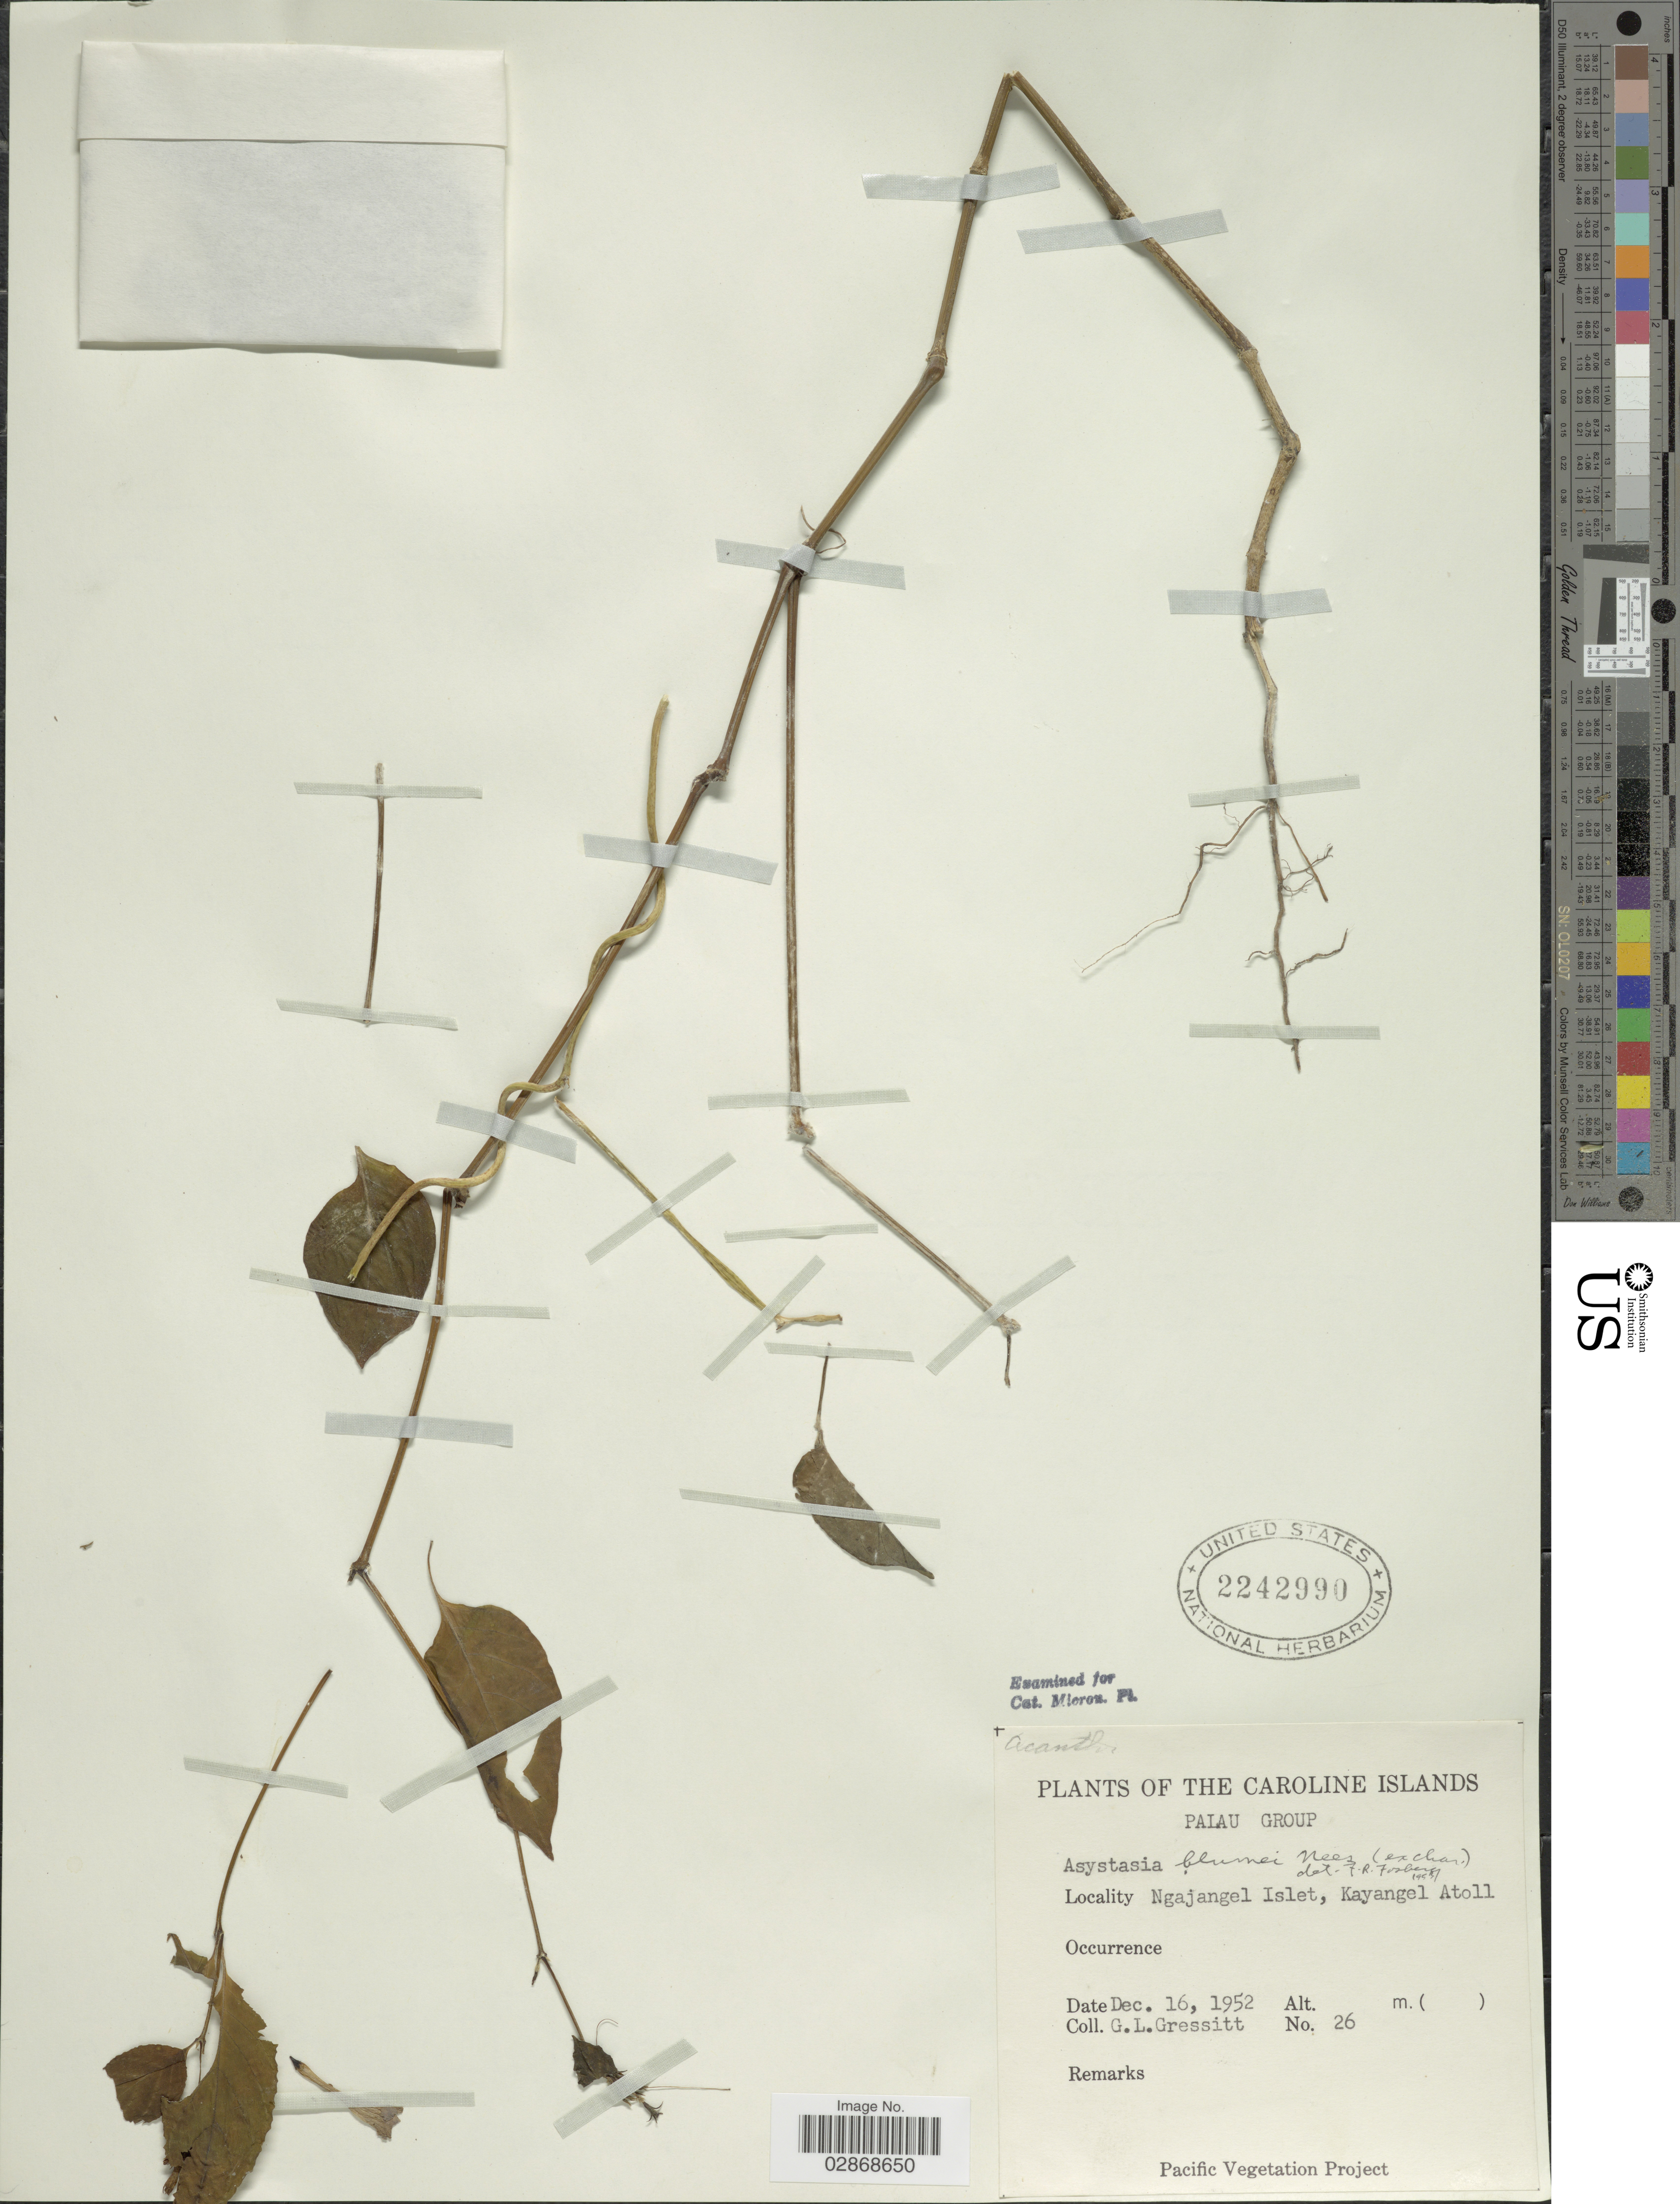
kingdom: Plantae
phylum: Tracheophyta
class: Magnoliopsida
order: Lamiales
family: Acanthaceae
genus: Asystasia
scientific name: Asystasia blumei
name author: Nees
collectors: G. Gressitt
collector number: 26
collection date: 1952-12-16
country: Palau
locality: Caroline Islands. Palau Group. Ngajangel Islet, Kayangel Atoll.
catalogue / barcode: US 2242990